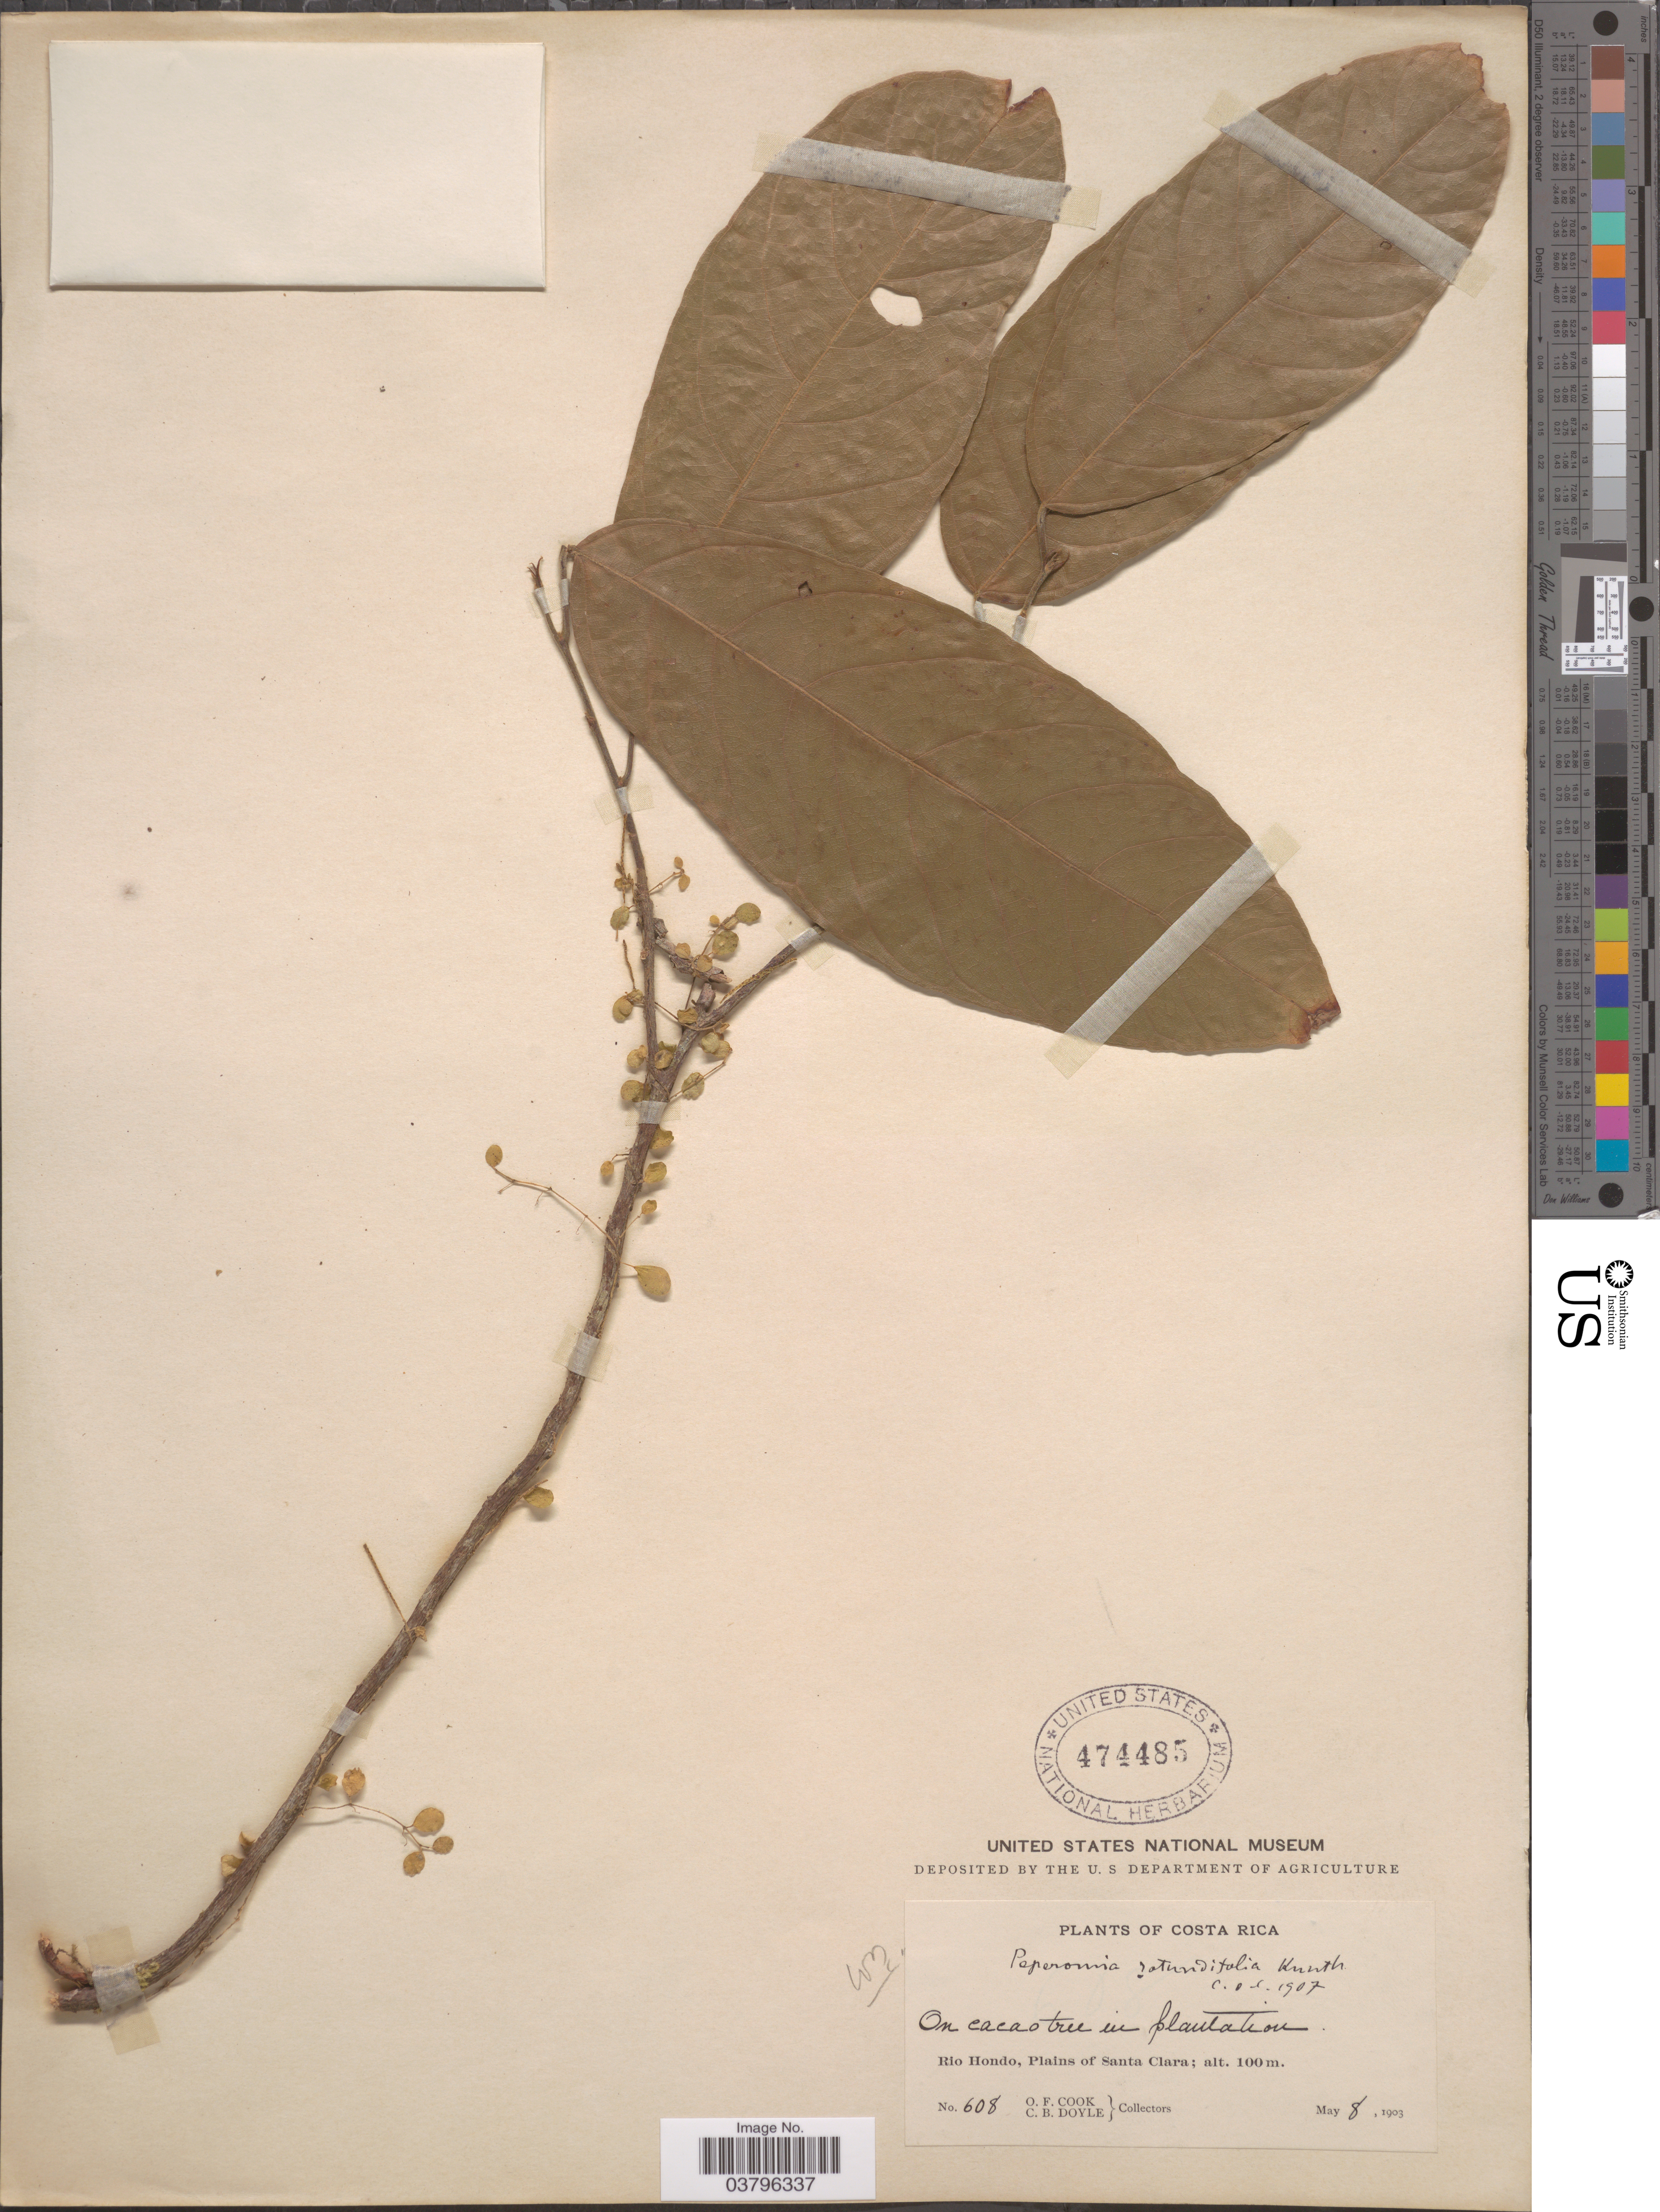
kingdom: Plantae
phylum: Tracheophyta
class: Magnoliopsida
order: Piperales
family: Piperaceae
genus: Peperomia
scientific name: Peperomia rotundifolia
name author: (L.) Kunth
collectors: O. F. Cook & C. Doyle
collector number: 608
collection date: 1903-05-08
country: Costa Rica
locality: On cacao tree in plantation. Rio Hondo, Plains of Santa Clara.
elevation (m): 100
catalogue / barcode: US 474485